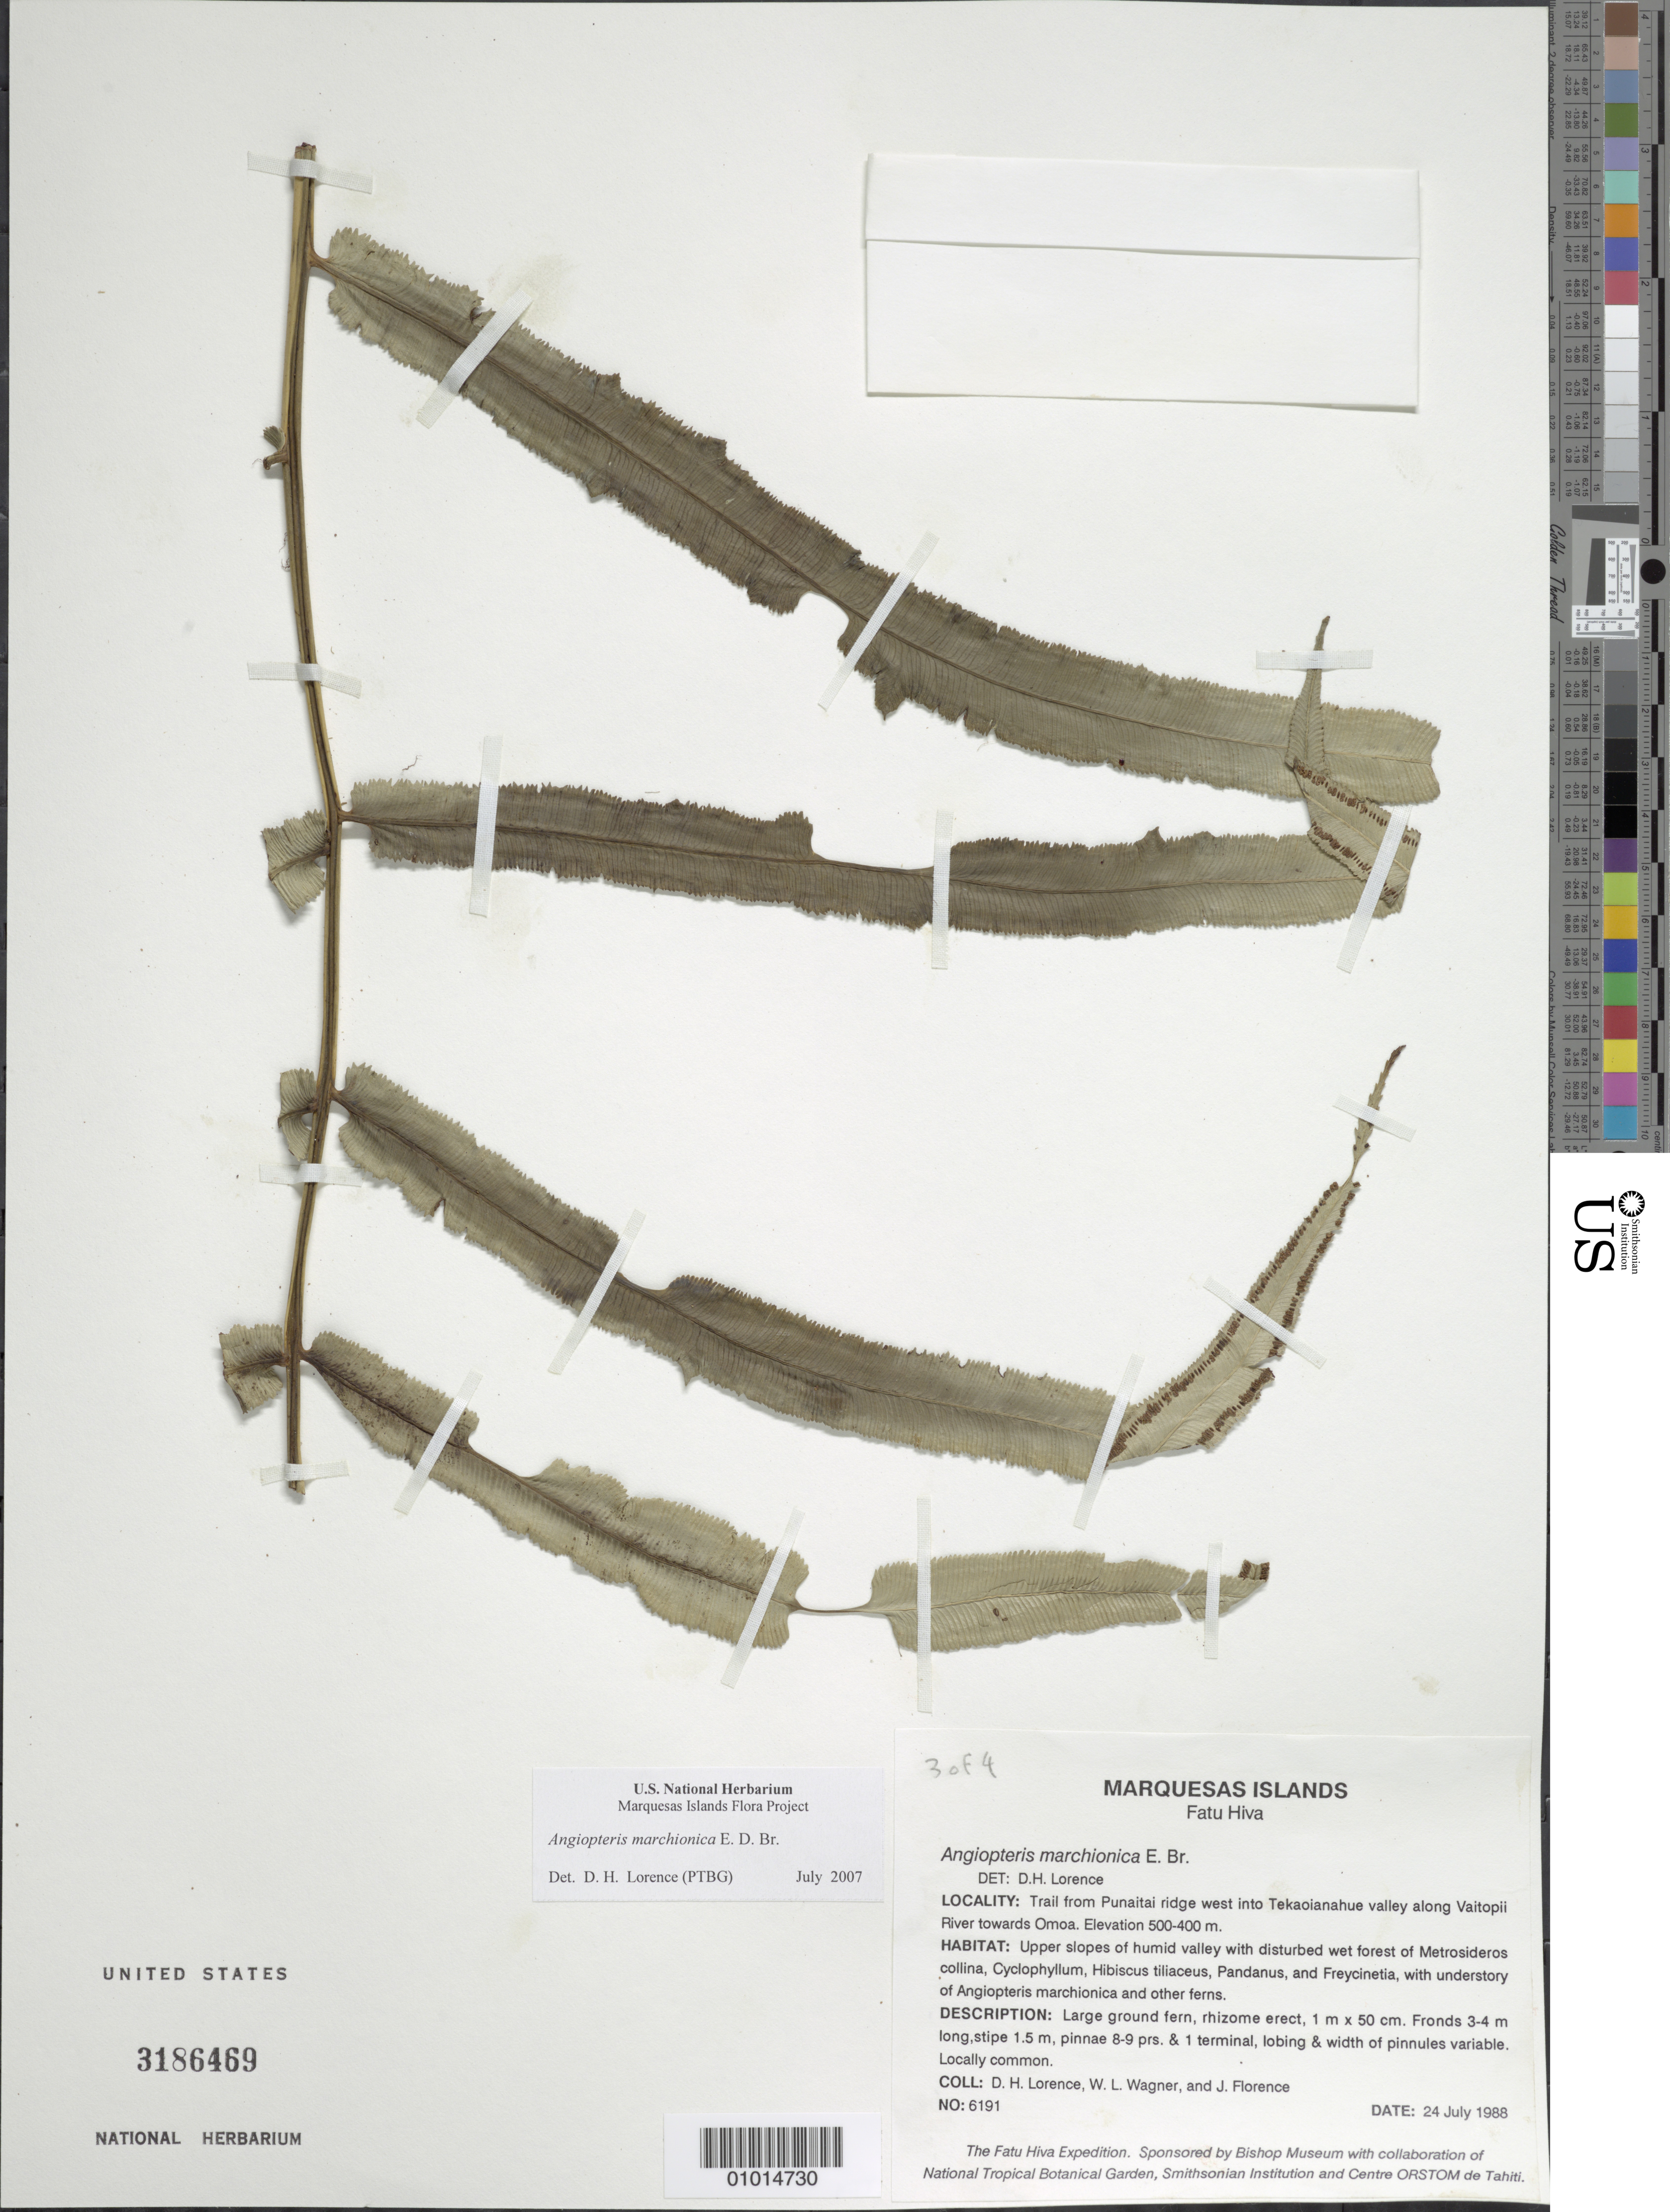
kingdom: Plantae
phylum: Tracheophyta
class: Polypodiopsida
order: Marattiales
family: Marattiaceae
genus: Angiopteris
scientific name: Angiopteris marchionica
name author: E.D. Br.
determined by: Lorence, David H., (PTBG), National Tropical Botanical Garden (UNITED STATES)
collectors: D. Lorence, W. L. Wagner & J. Florence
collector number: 6191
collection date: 1988-07-24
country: French Polynesia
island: Fatu Hiva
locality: Trail from Punaitai ridge W into Tekaoianahue Valley along Vaitopii River towards 'Omo'a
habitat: Upper slopes of humid valley with disturbed wet forest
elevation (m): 400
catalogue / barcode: US 3186469